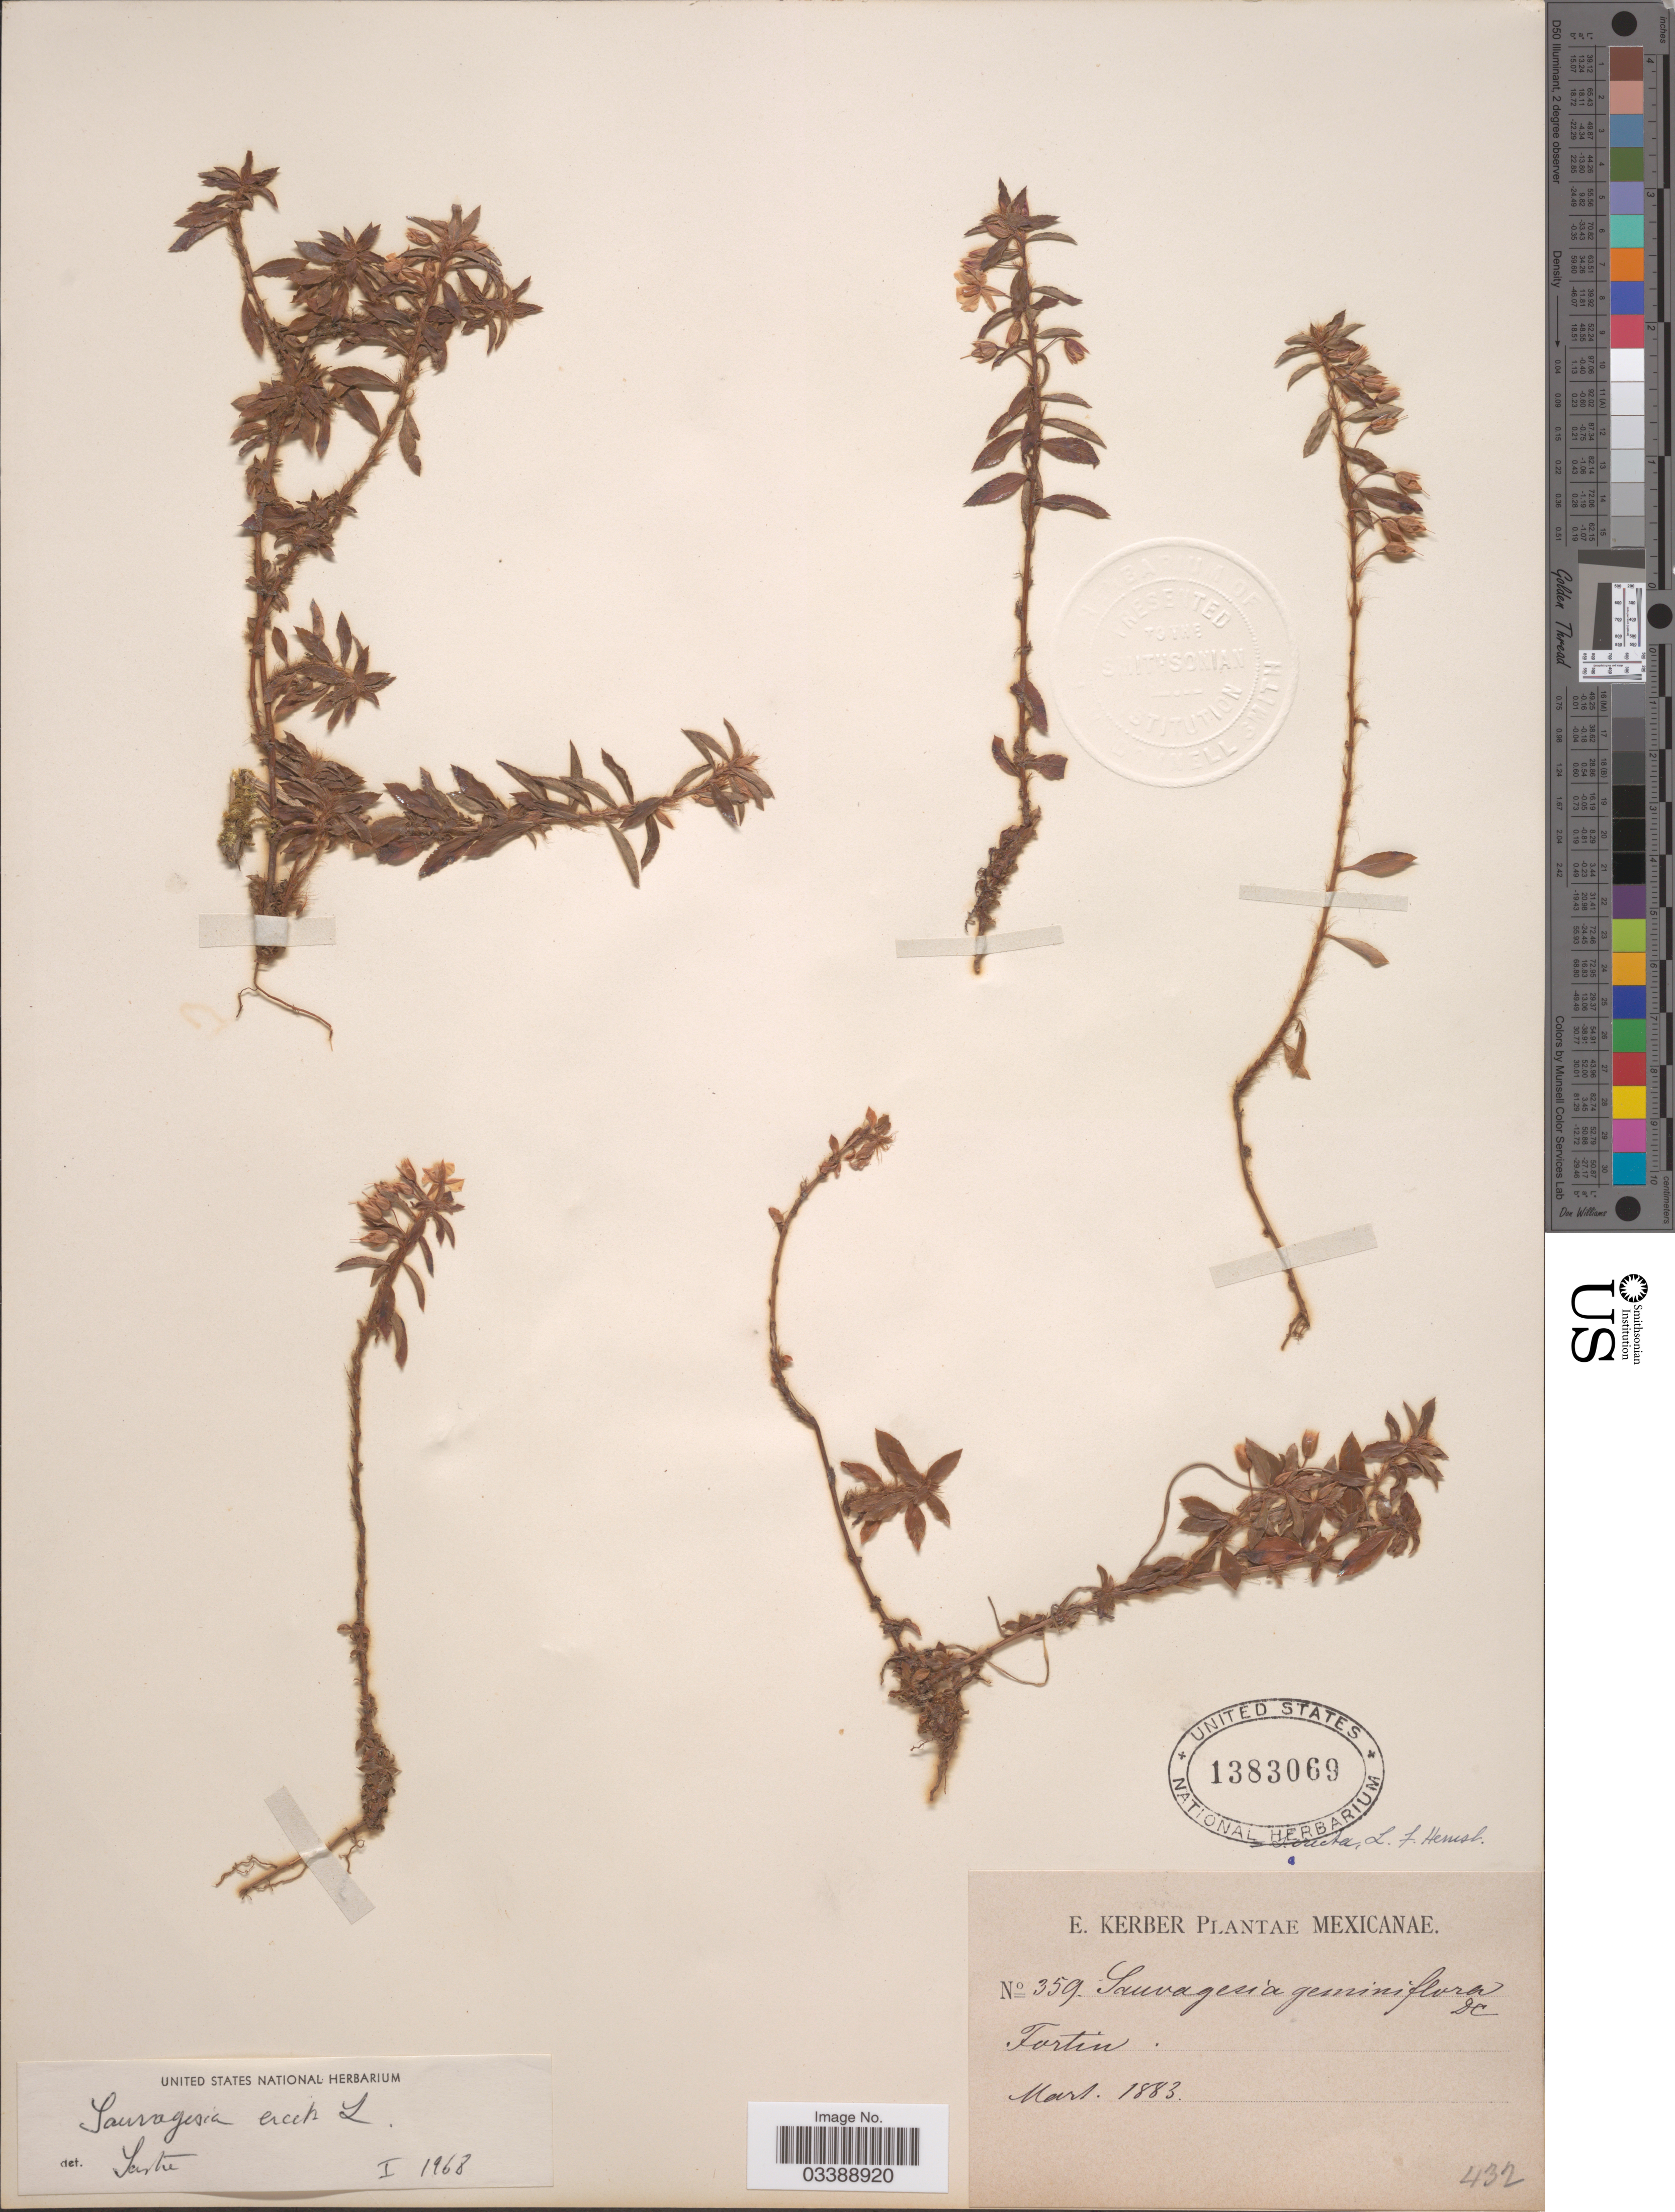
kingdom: Plantae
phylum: Tracheophyta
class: Magnoliopsida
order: Malpighiales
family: Ochnaceae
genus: Sauvagesia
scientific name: Sauvagesia erecta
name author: L.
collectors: E. Kerber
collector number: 359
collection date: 1883-03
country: Mexico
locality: Fortin.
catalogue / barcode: US 1383069